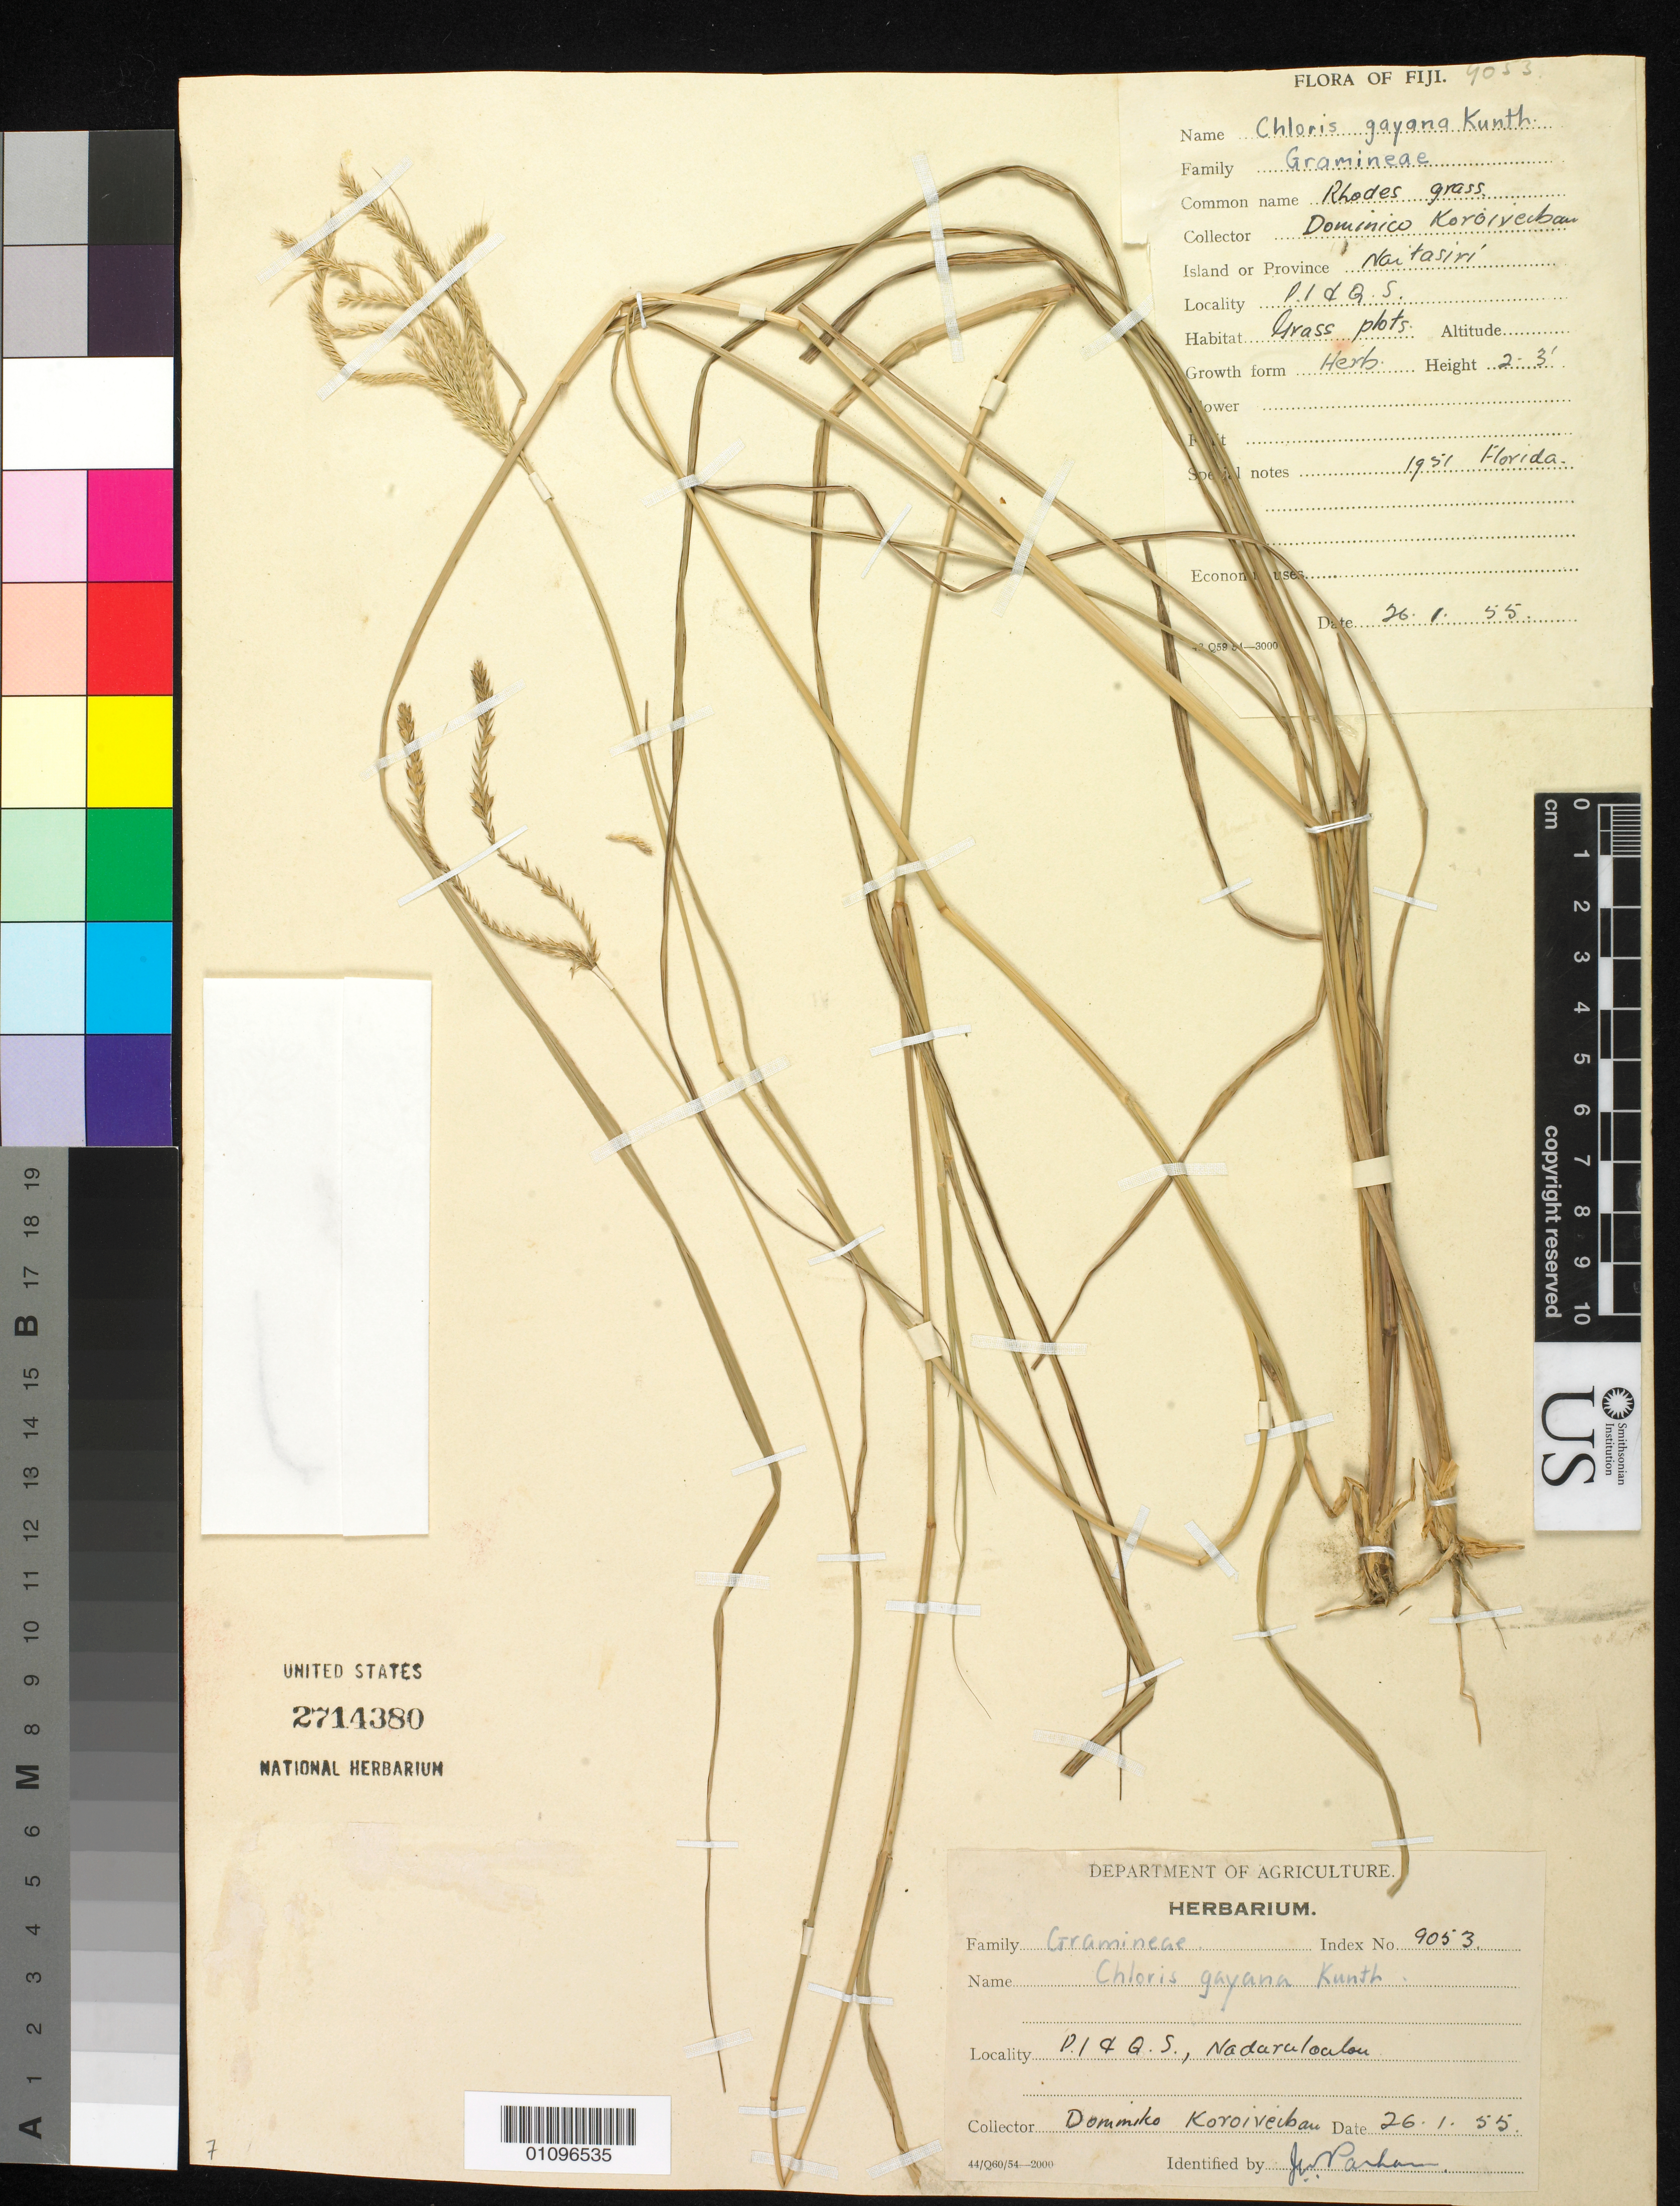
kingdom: Plantae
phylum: Tracheophyta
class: Liliopsida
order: Poales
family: Poaceae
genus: Chloris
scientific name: Chloris gayana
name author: Kunth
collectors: D. Koroiveibau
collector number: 9053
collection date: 1955-01-26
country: Fiji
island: Viti Levu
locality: Naitasiri I. [?]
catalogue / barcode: US 2714380